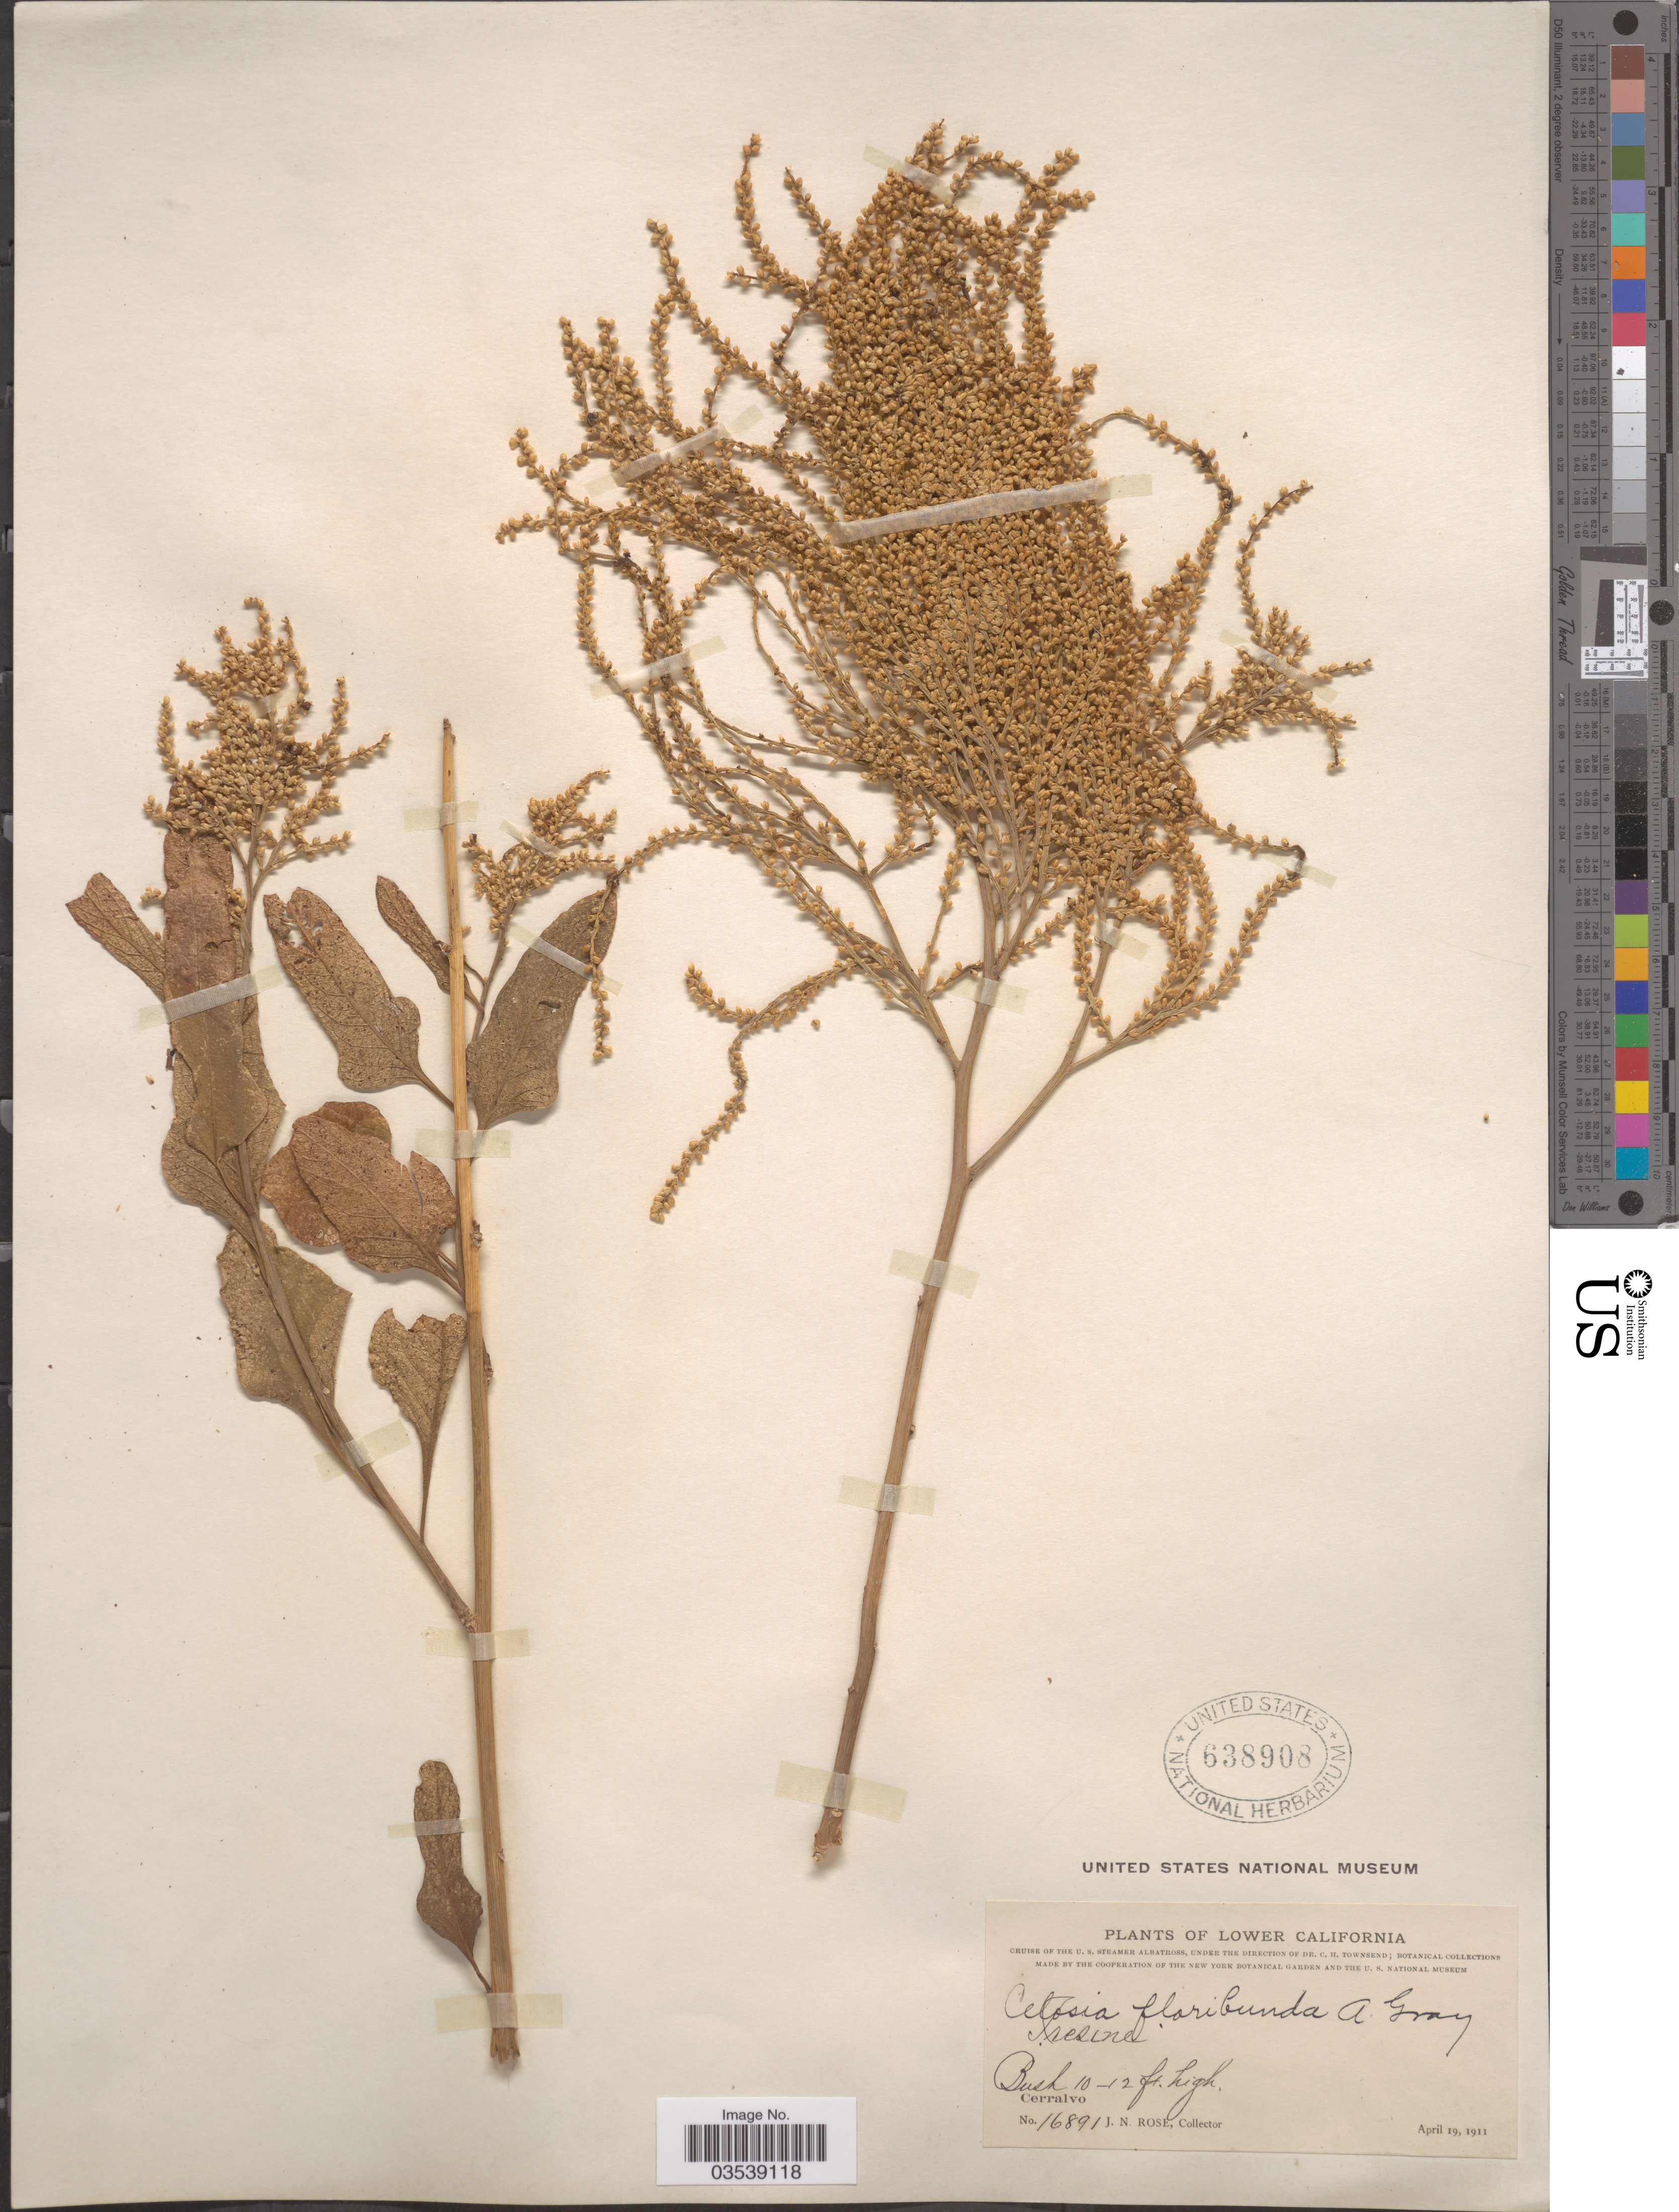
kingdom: Plantae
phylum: Tracheophyta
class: Magnoliopsida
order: Caryophyllales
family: Amaranthaceae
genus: Celosia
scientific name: Celosia floribunda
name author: A. Gray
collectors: J. N. Rose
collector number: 16891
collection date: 1911-04-19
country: Mexico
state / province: Baja California Sur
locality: Lower California. Cerralvo.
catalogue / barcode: US 638908